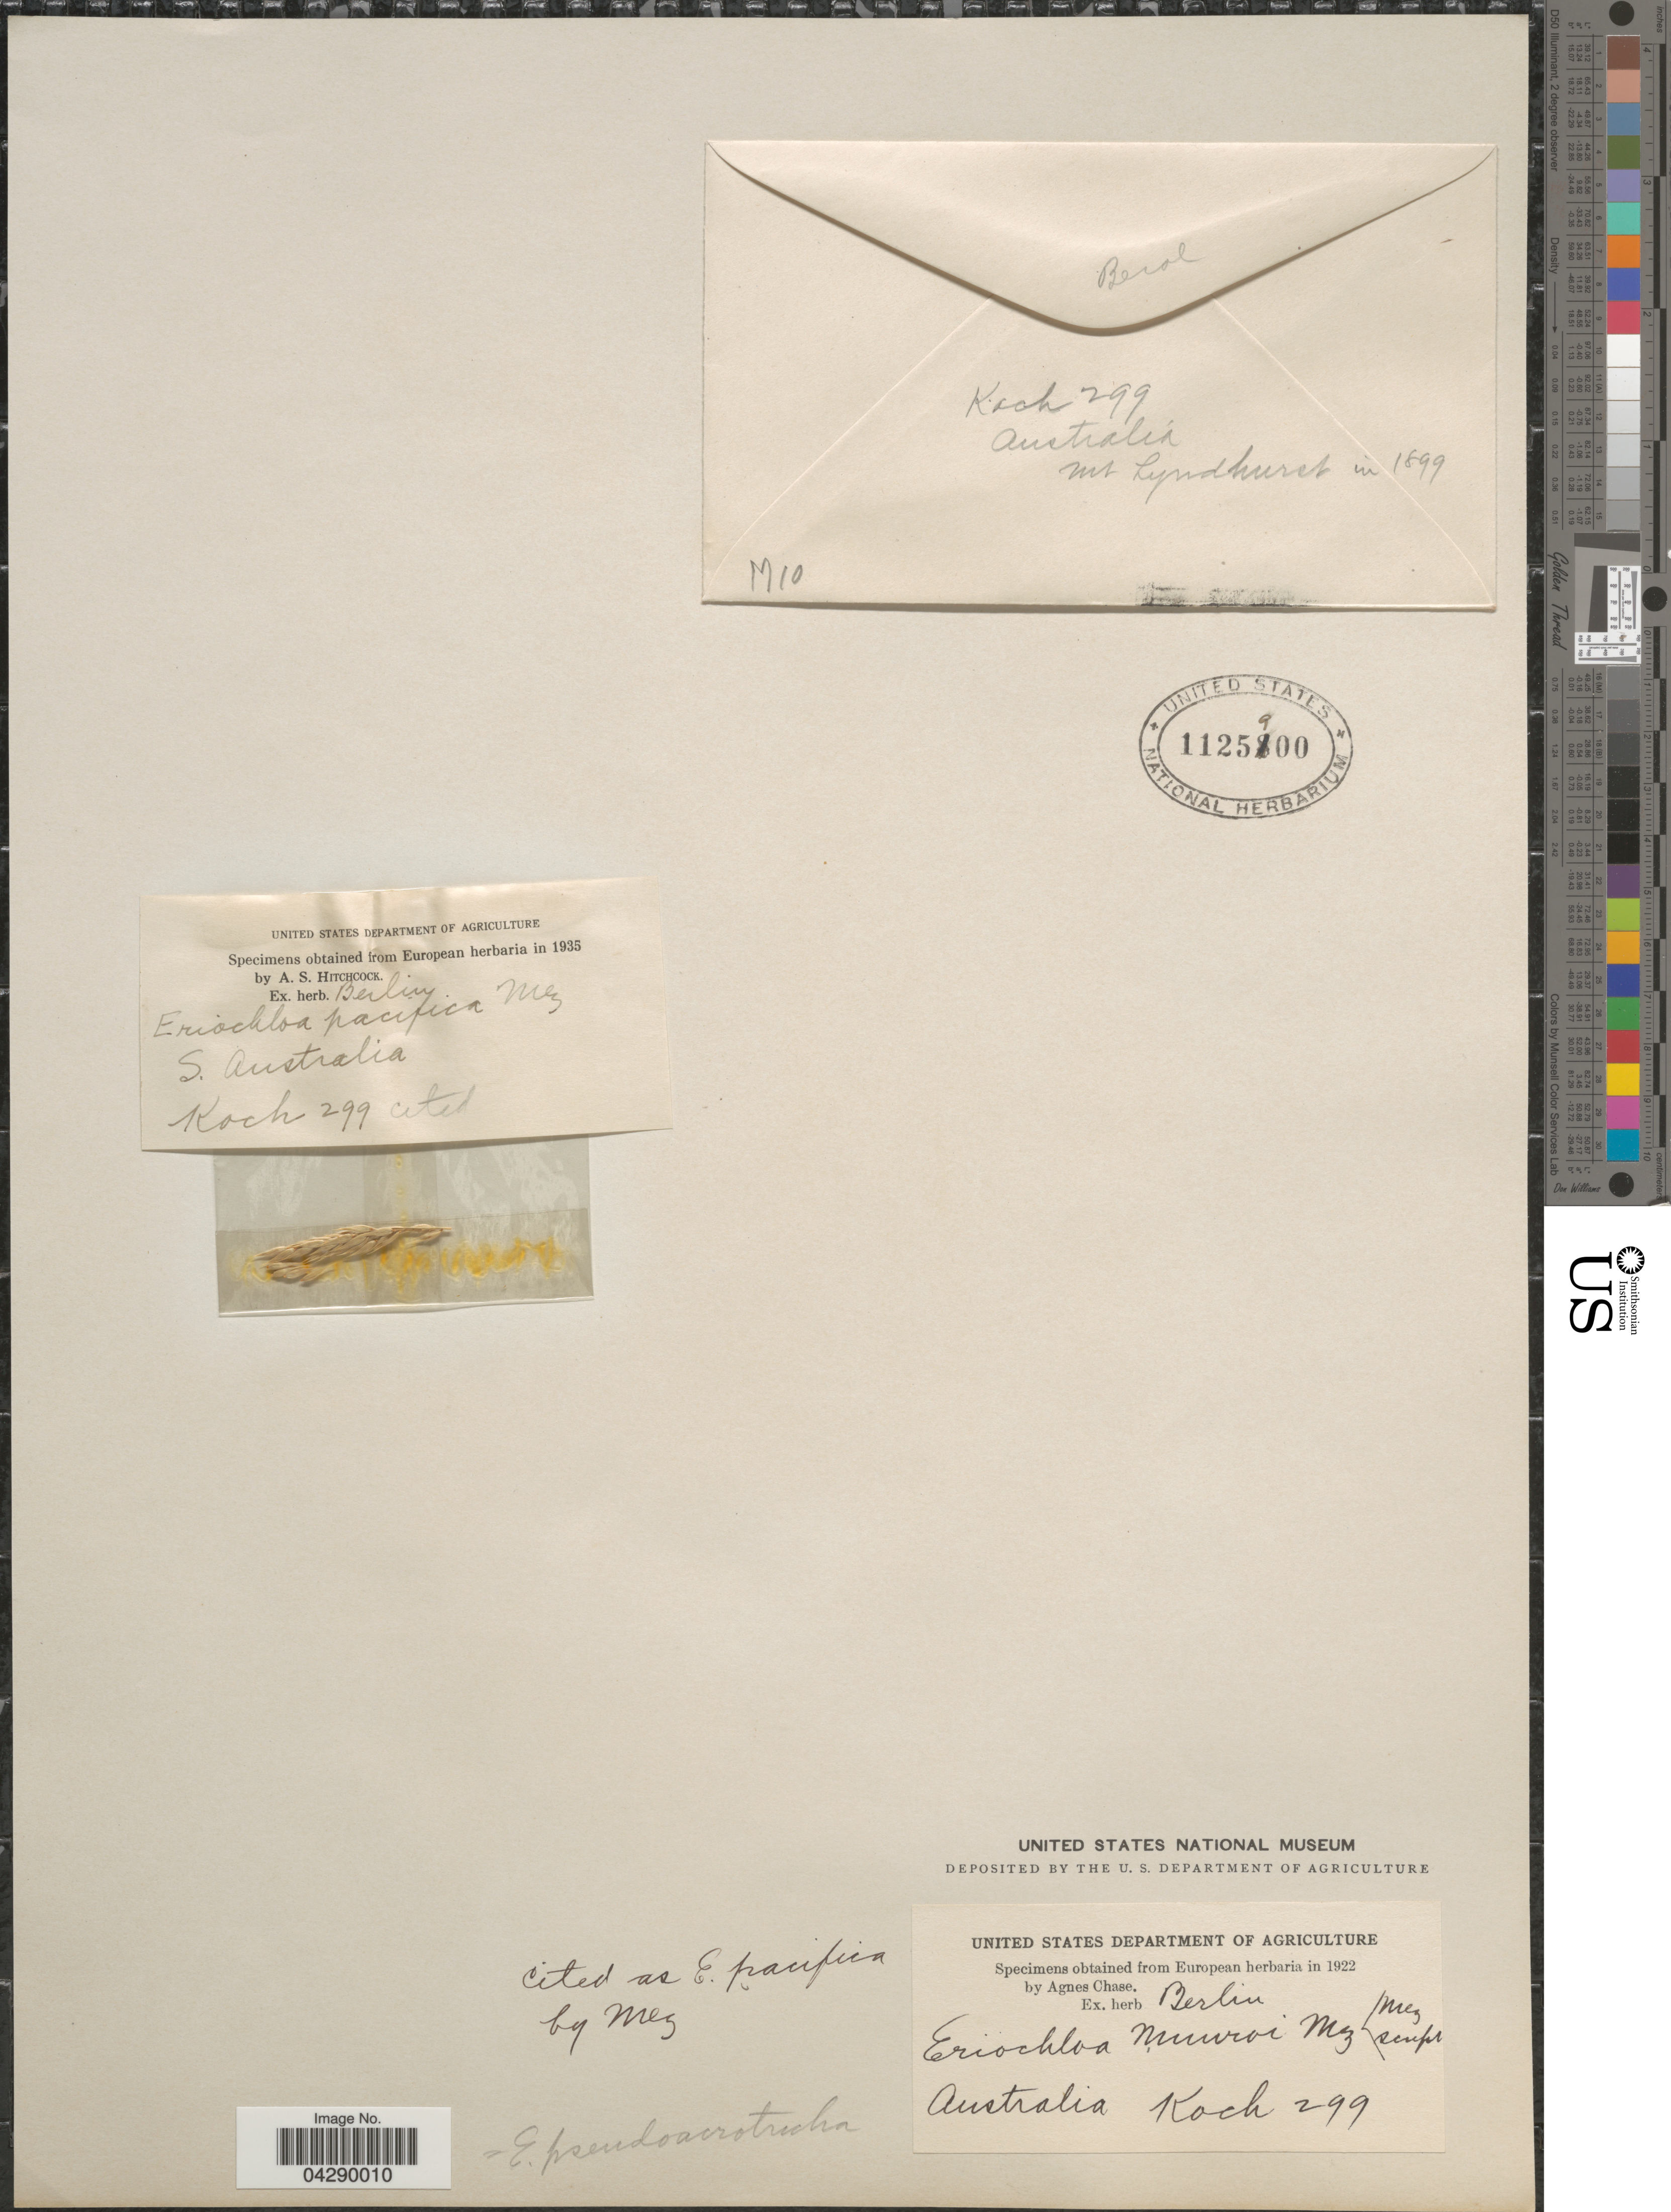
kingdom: Plantae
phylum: Tracheophyta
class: Liliopsida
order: Poales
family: Poaceae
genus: Eriochloa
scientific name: Eriochloa pseudoacrotricha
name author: (Stapf & Thell.) J.M. Black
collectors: -- Koch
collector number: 299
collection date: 1899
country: Australia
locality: Mt Lyndhurst.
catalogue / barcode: US 1125900